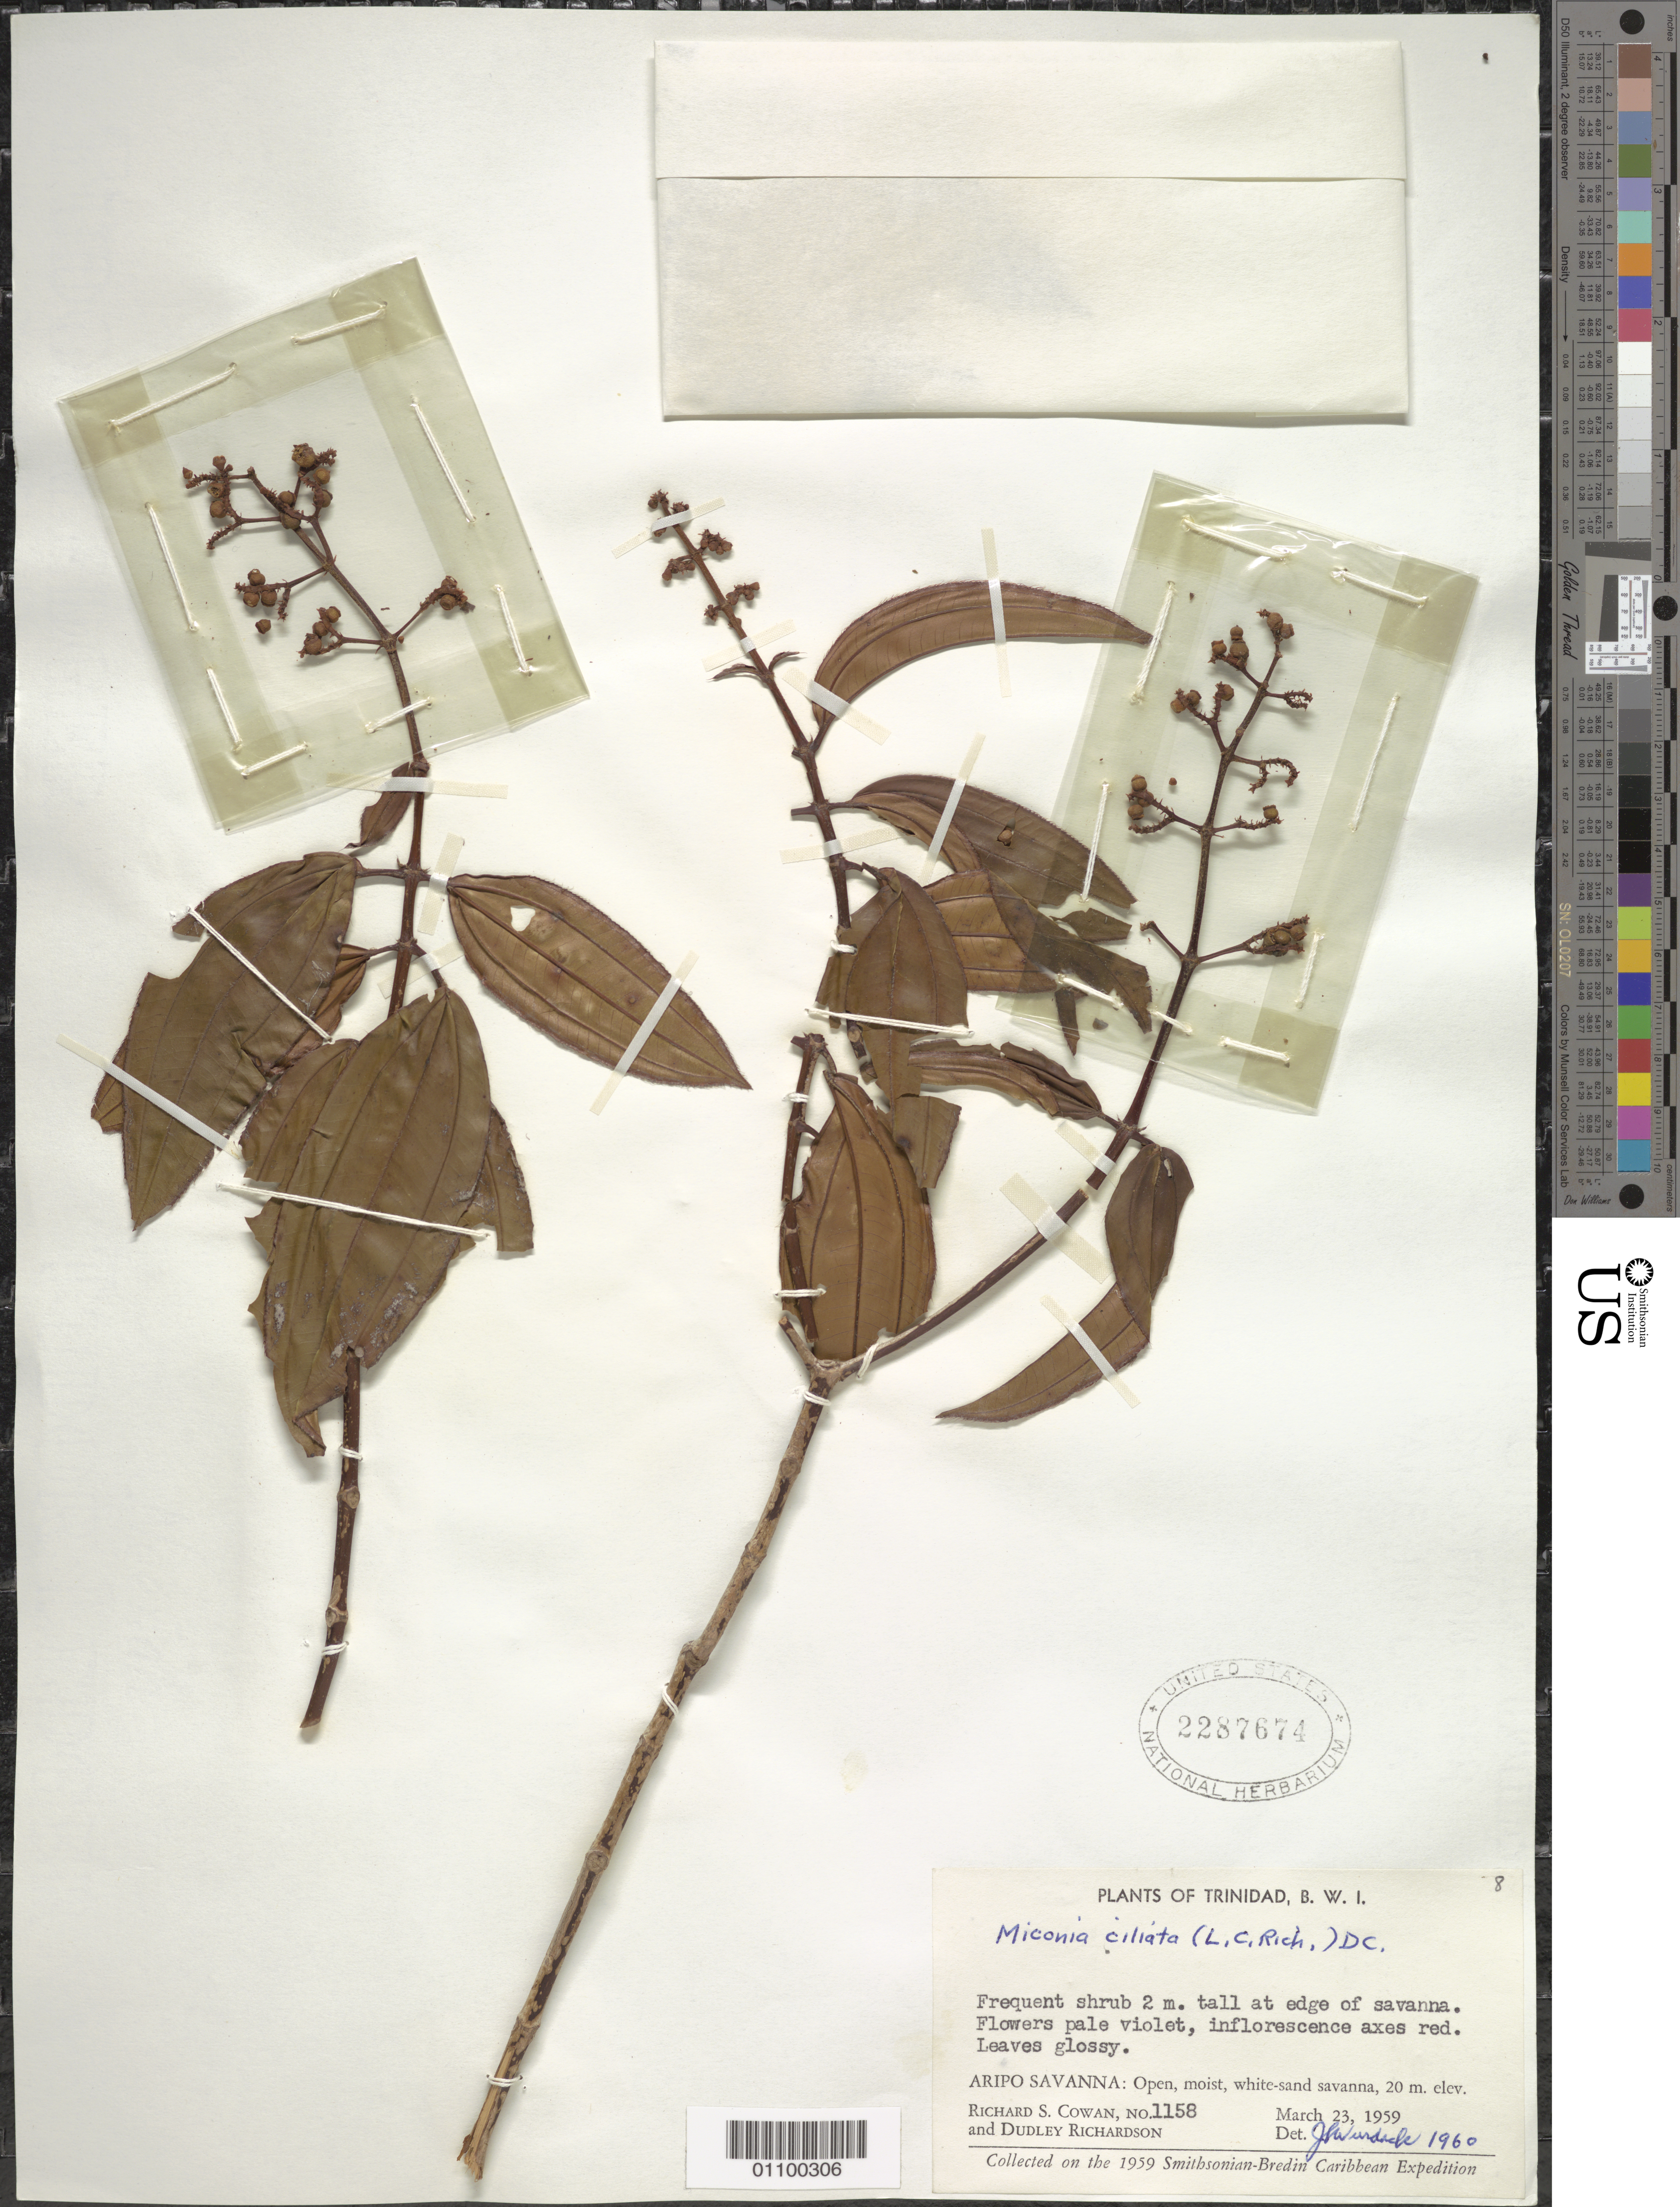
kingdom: Plantae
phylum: Tracheophyta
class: Magnoliopsida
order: Myrtales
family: Melastomataceae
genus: Miconia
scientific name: Miconia ciliata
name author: (Rich.) DC.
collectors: D. Snow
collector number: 1158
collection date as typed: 23 Mar 1959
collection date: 1959-03-23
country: Trinidad and Tobago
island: Trinidad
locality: Aripo savanna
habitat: open, moist, white-sand savanna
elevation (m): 20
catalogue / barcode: US 2287674